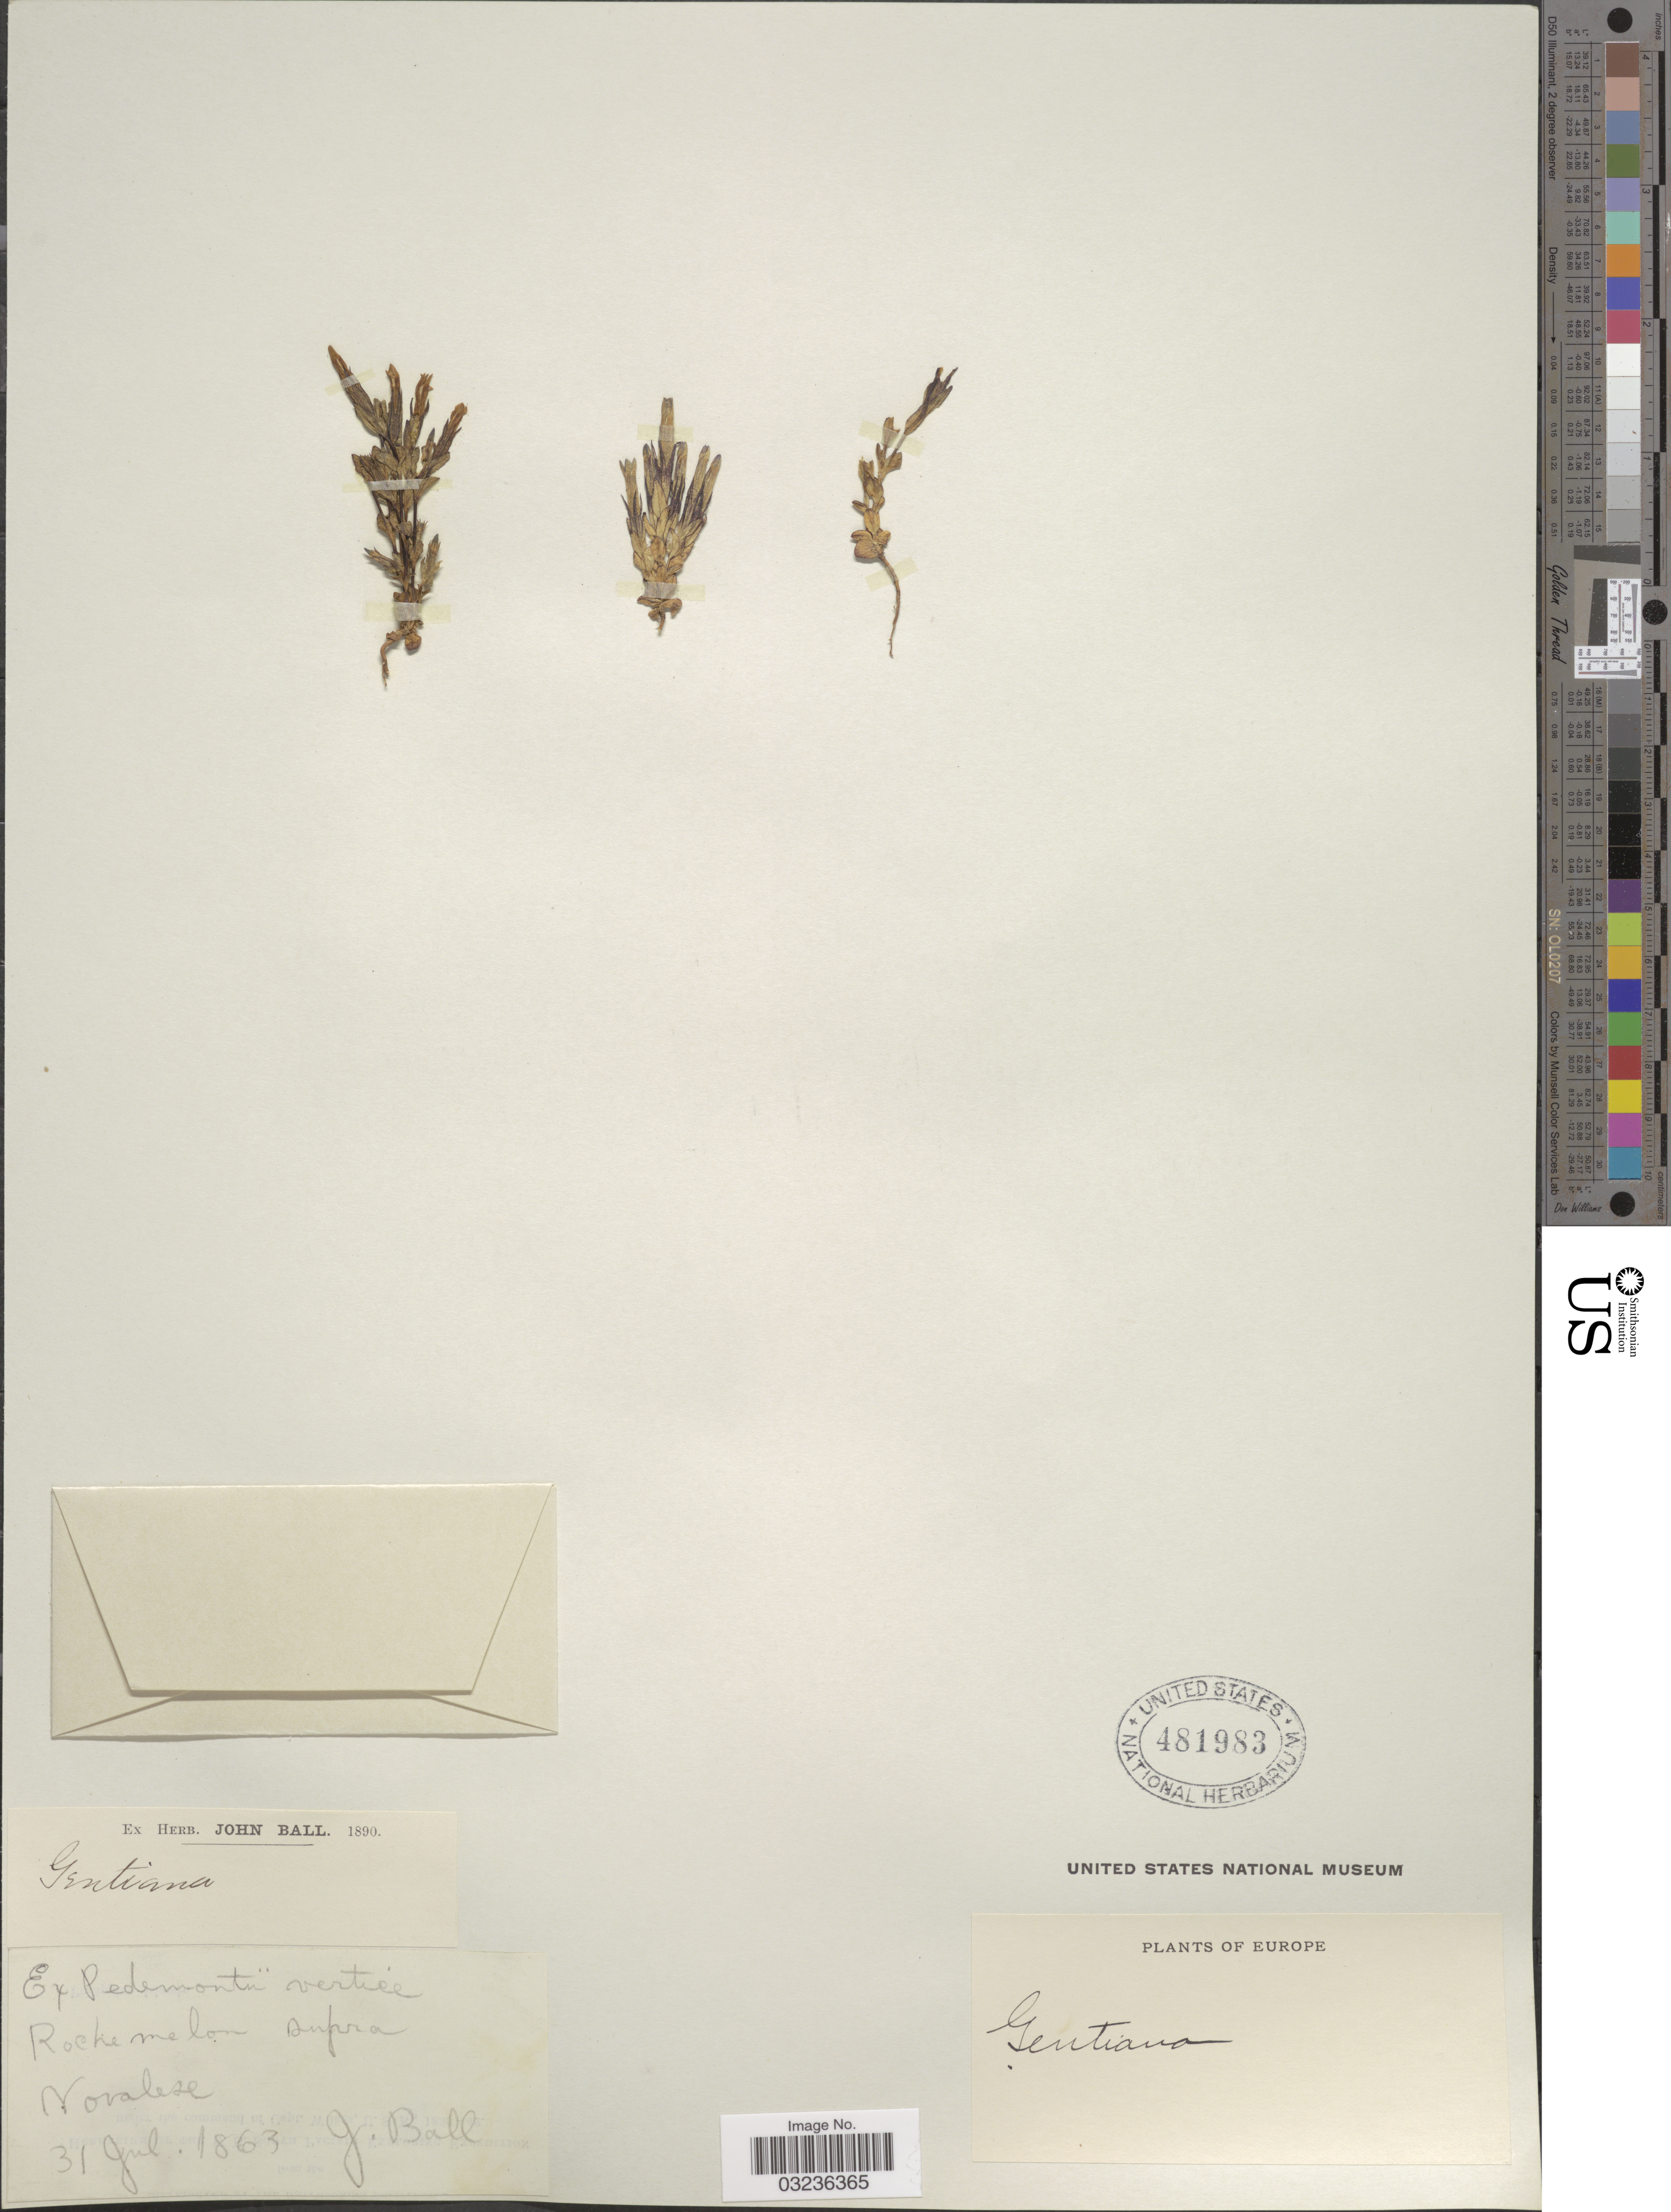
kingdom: Plantae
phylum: Tracheophyta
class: Magnoliopsida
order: Gentianales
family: Gentianaceae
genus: Gentiana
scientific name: Gentiana sp.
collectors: J. Ball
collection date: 1863-07-31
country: Italy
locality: Europe. Rochemelon supra Vovalese.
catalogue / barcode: US 481983